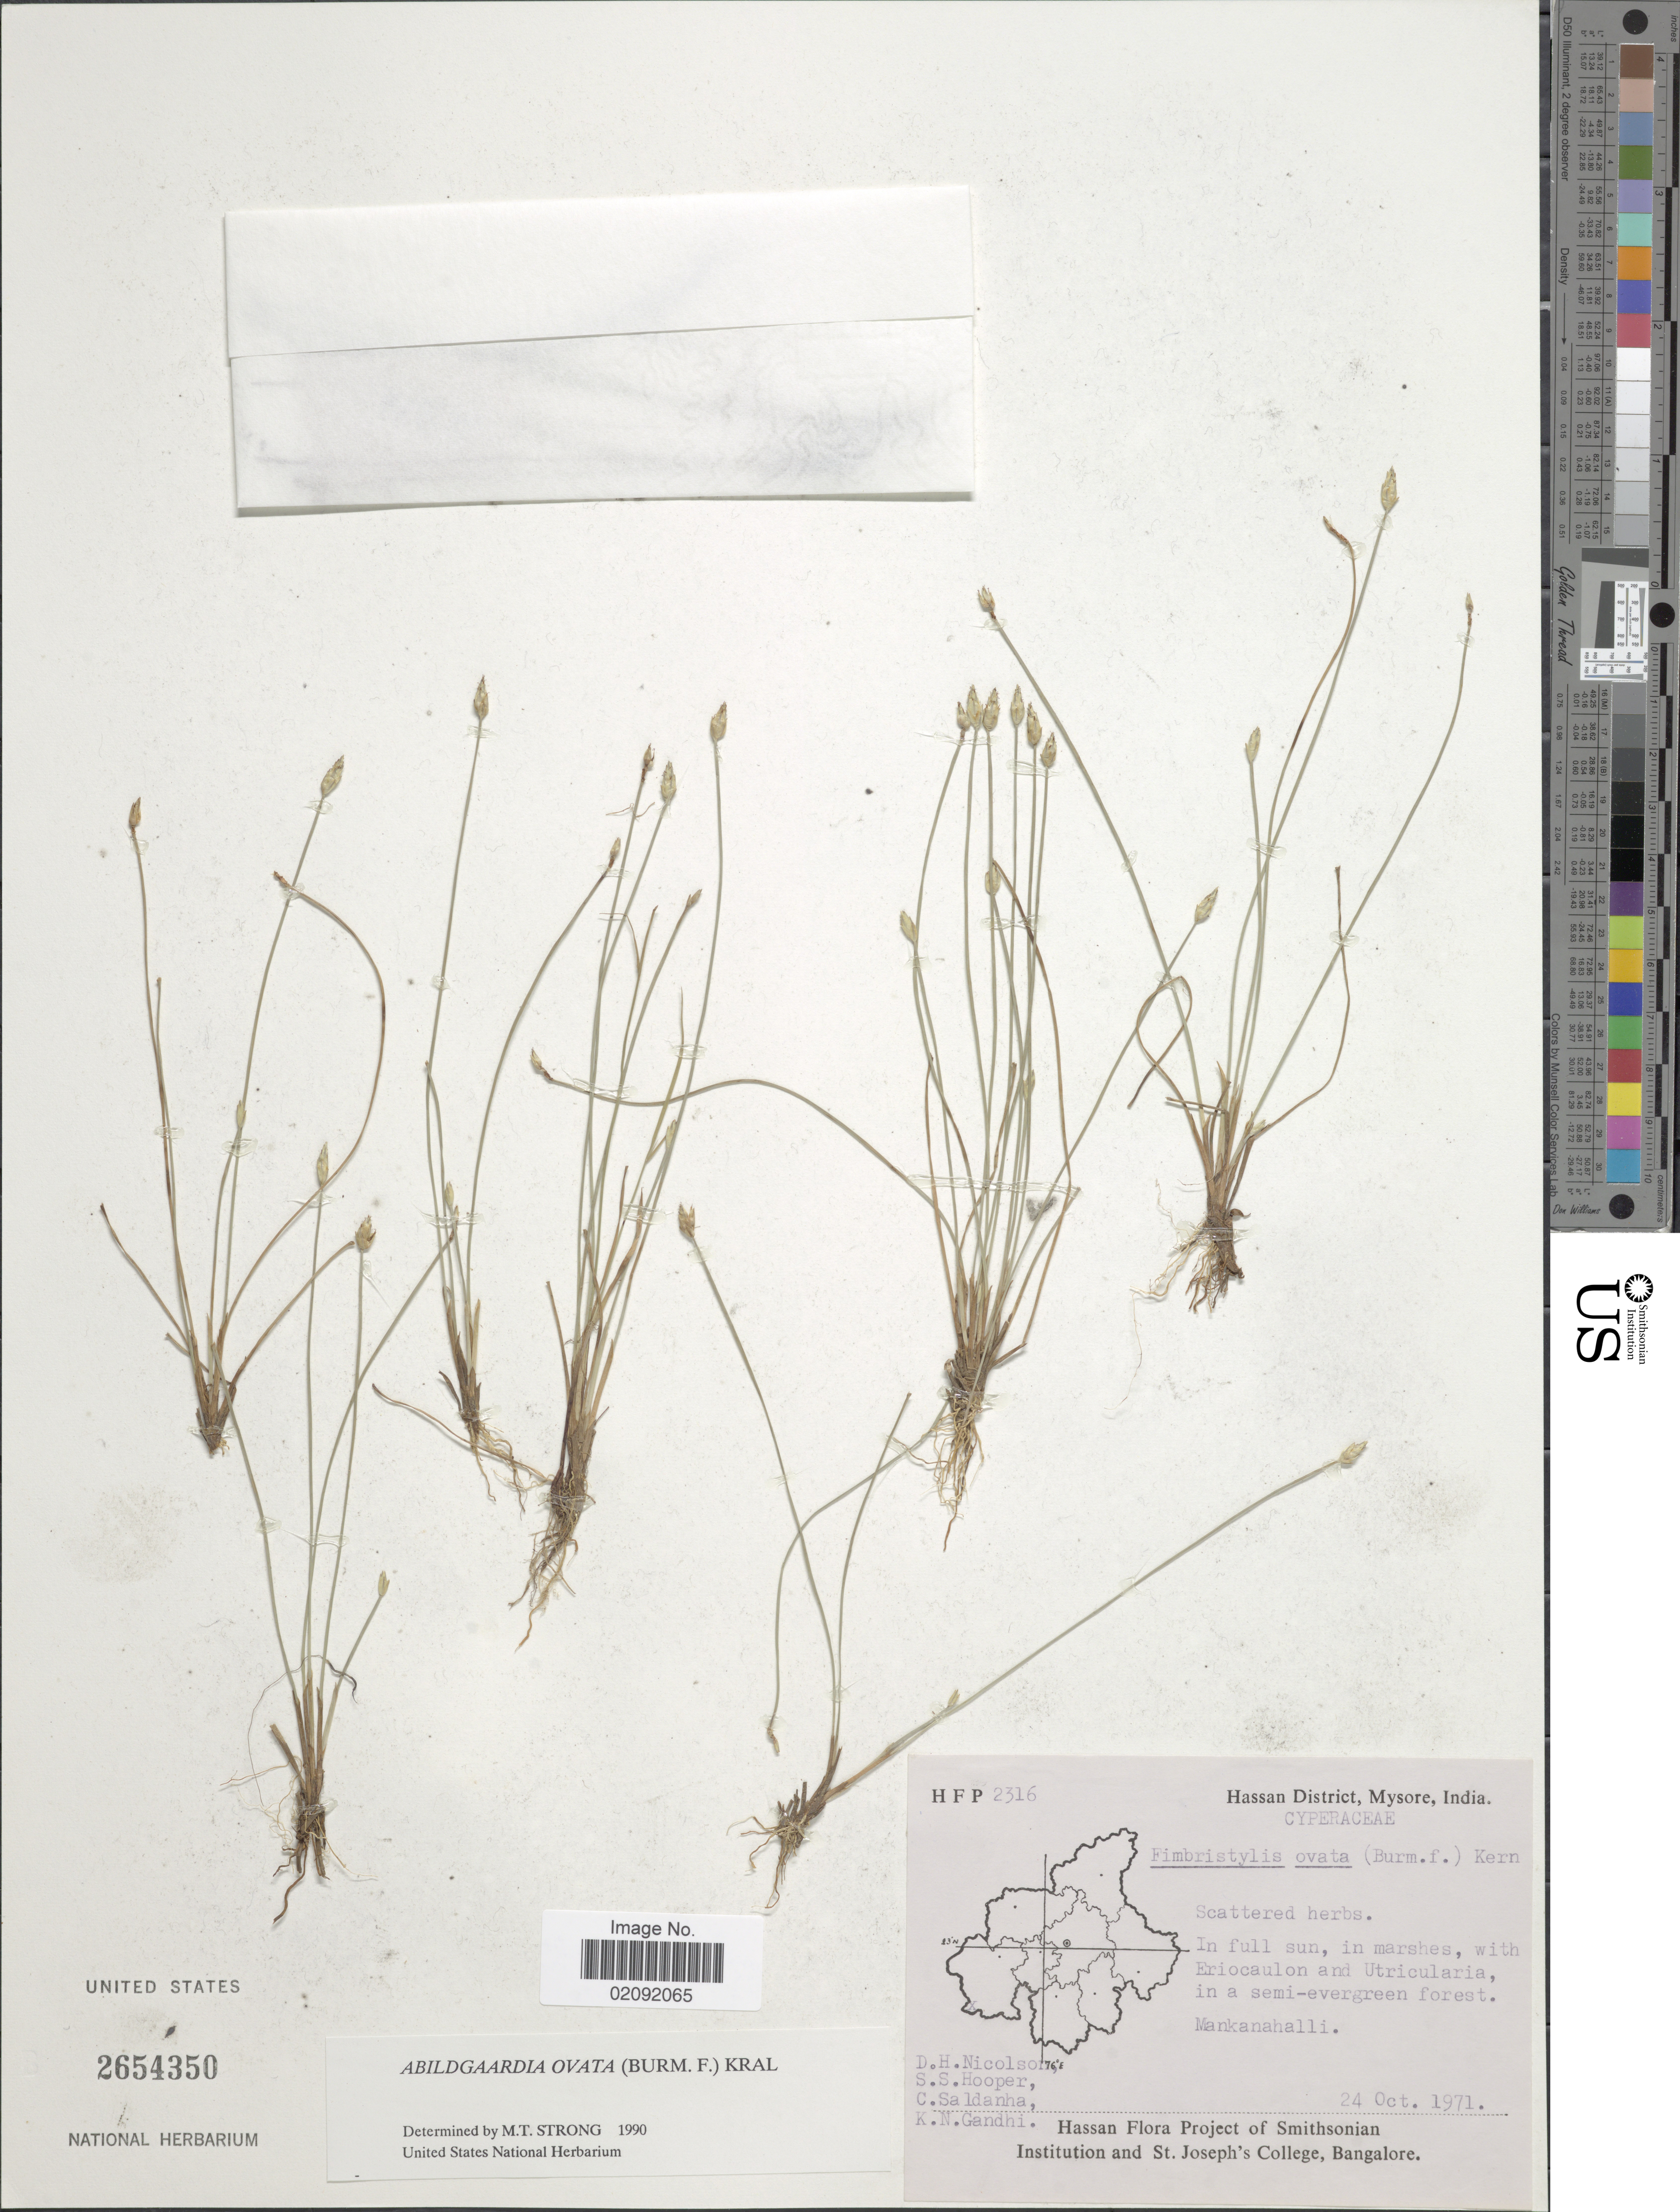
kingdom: Plantae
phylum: Tracheophyta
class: Liliopsida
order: Poales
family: Cyperaceae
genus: Abildgaardia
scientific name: Abildgaardia ovata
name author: (Burm. f.) Kral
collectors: D. H. Nicolson, S. S. Hooper, C. Saldanha & K. N. Gandhi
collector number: HFP 2316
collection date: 1971-10-24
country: India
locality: Hassan District, Mysore, Mankanahalli.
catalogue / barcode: US 2654350